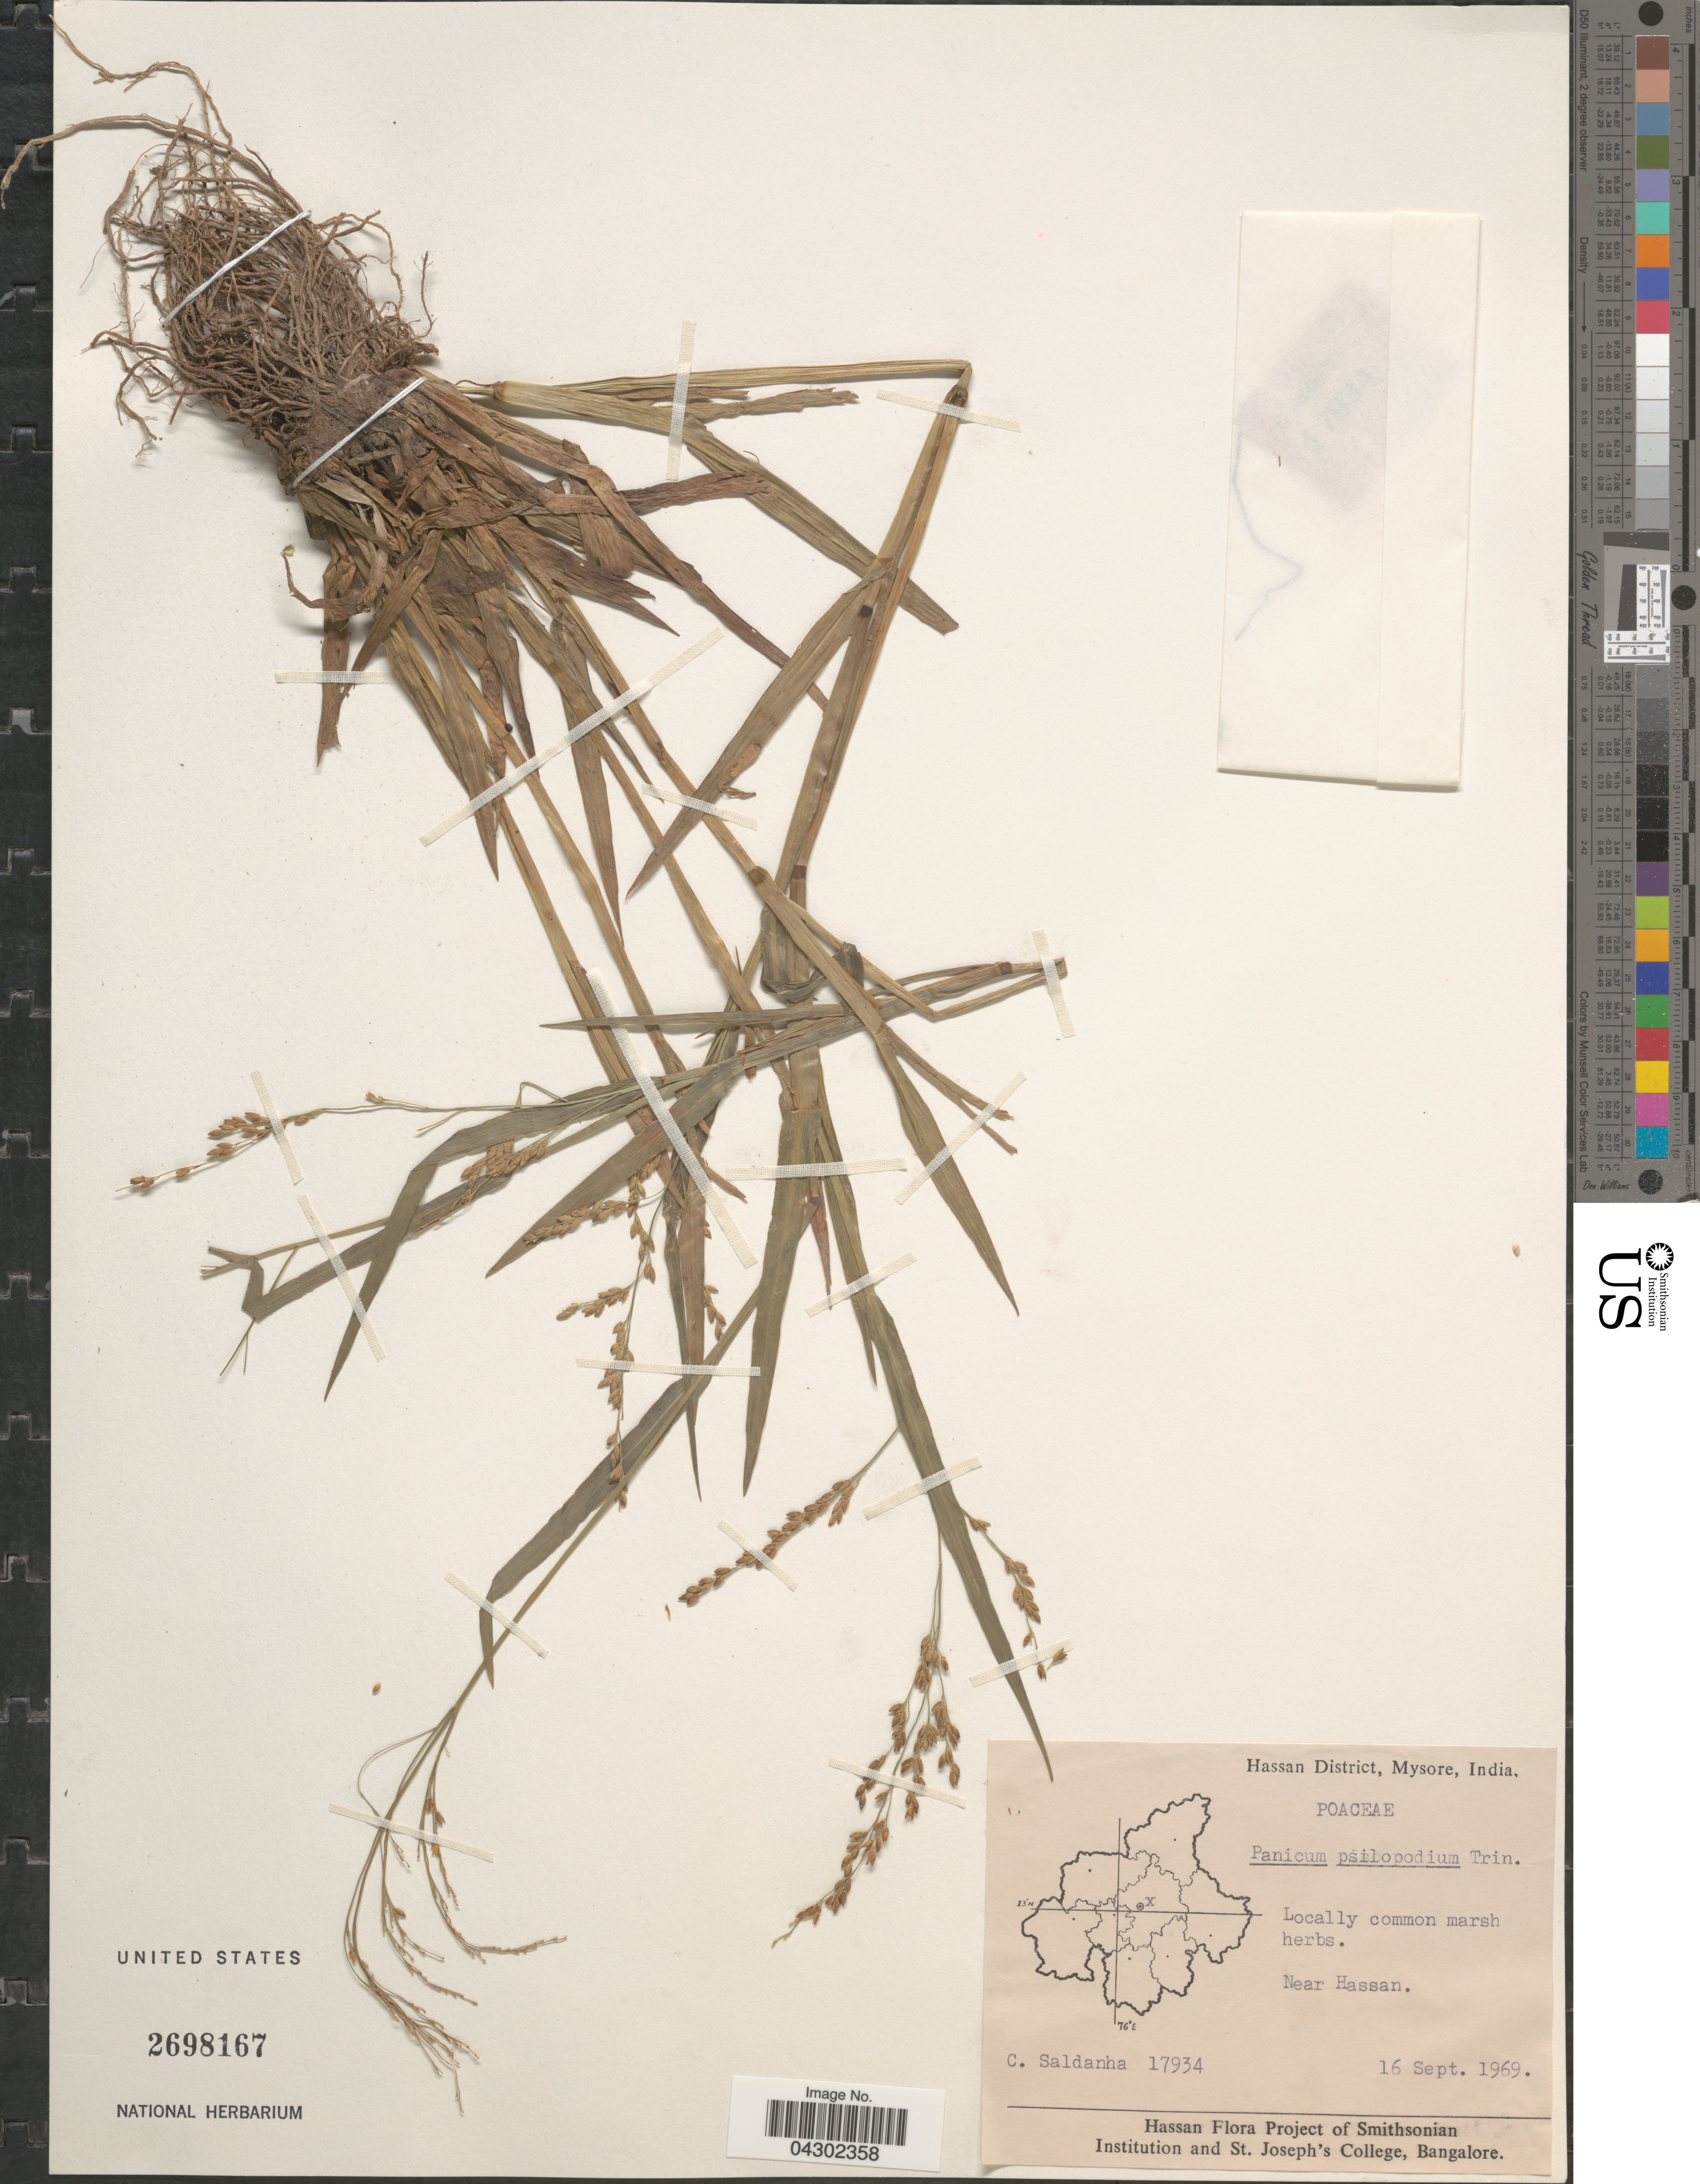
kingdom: Plantae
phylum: Tracheophyta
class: Liliopsida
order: Poales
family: Poaceae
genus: Panicum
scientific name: Panicum sumatrense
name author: P. Roth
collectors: C. Saldanha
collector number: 17934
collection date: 1969-09-16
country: India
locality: Hassan District, Mysore. Near Hassan.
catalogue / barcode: US 2698167